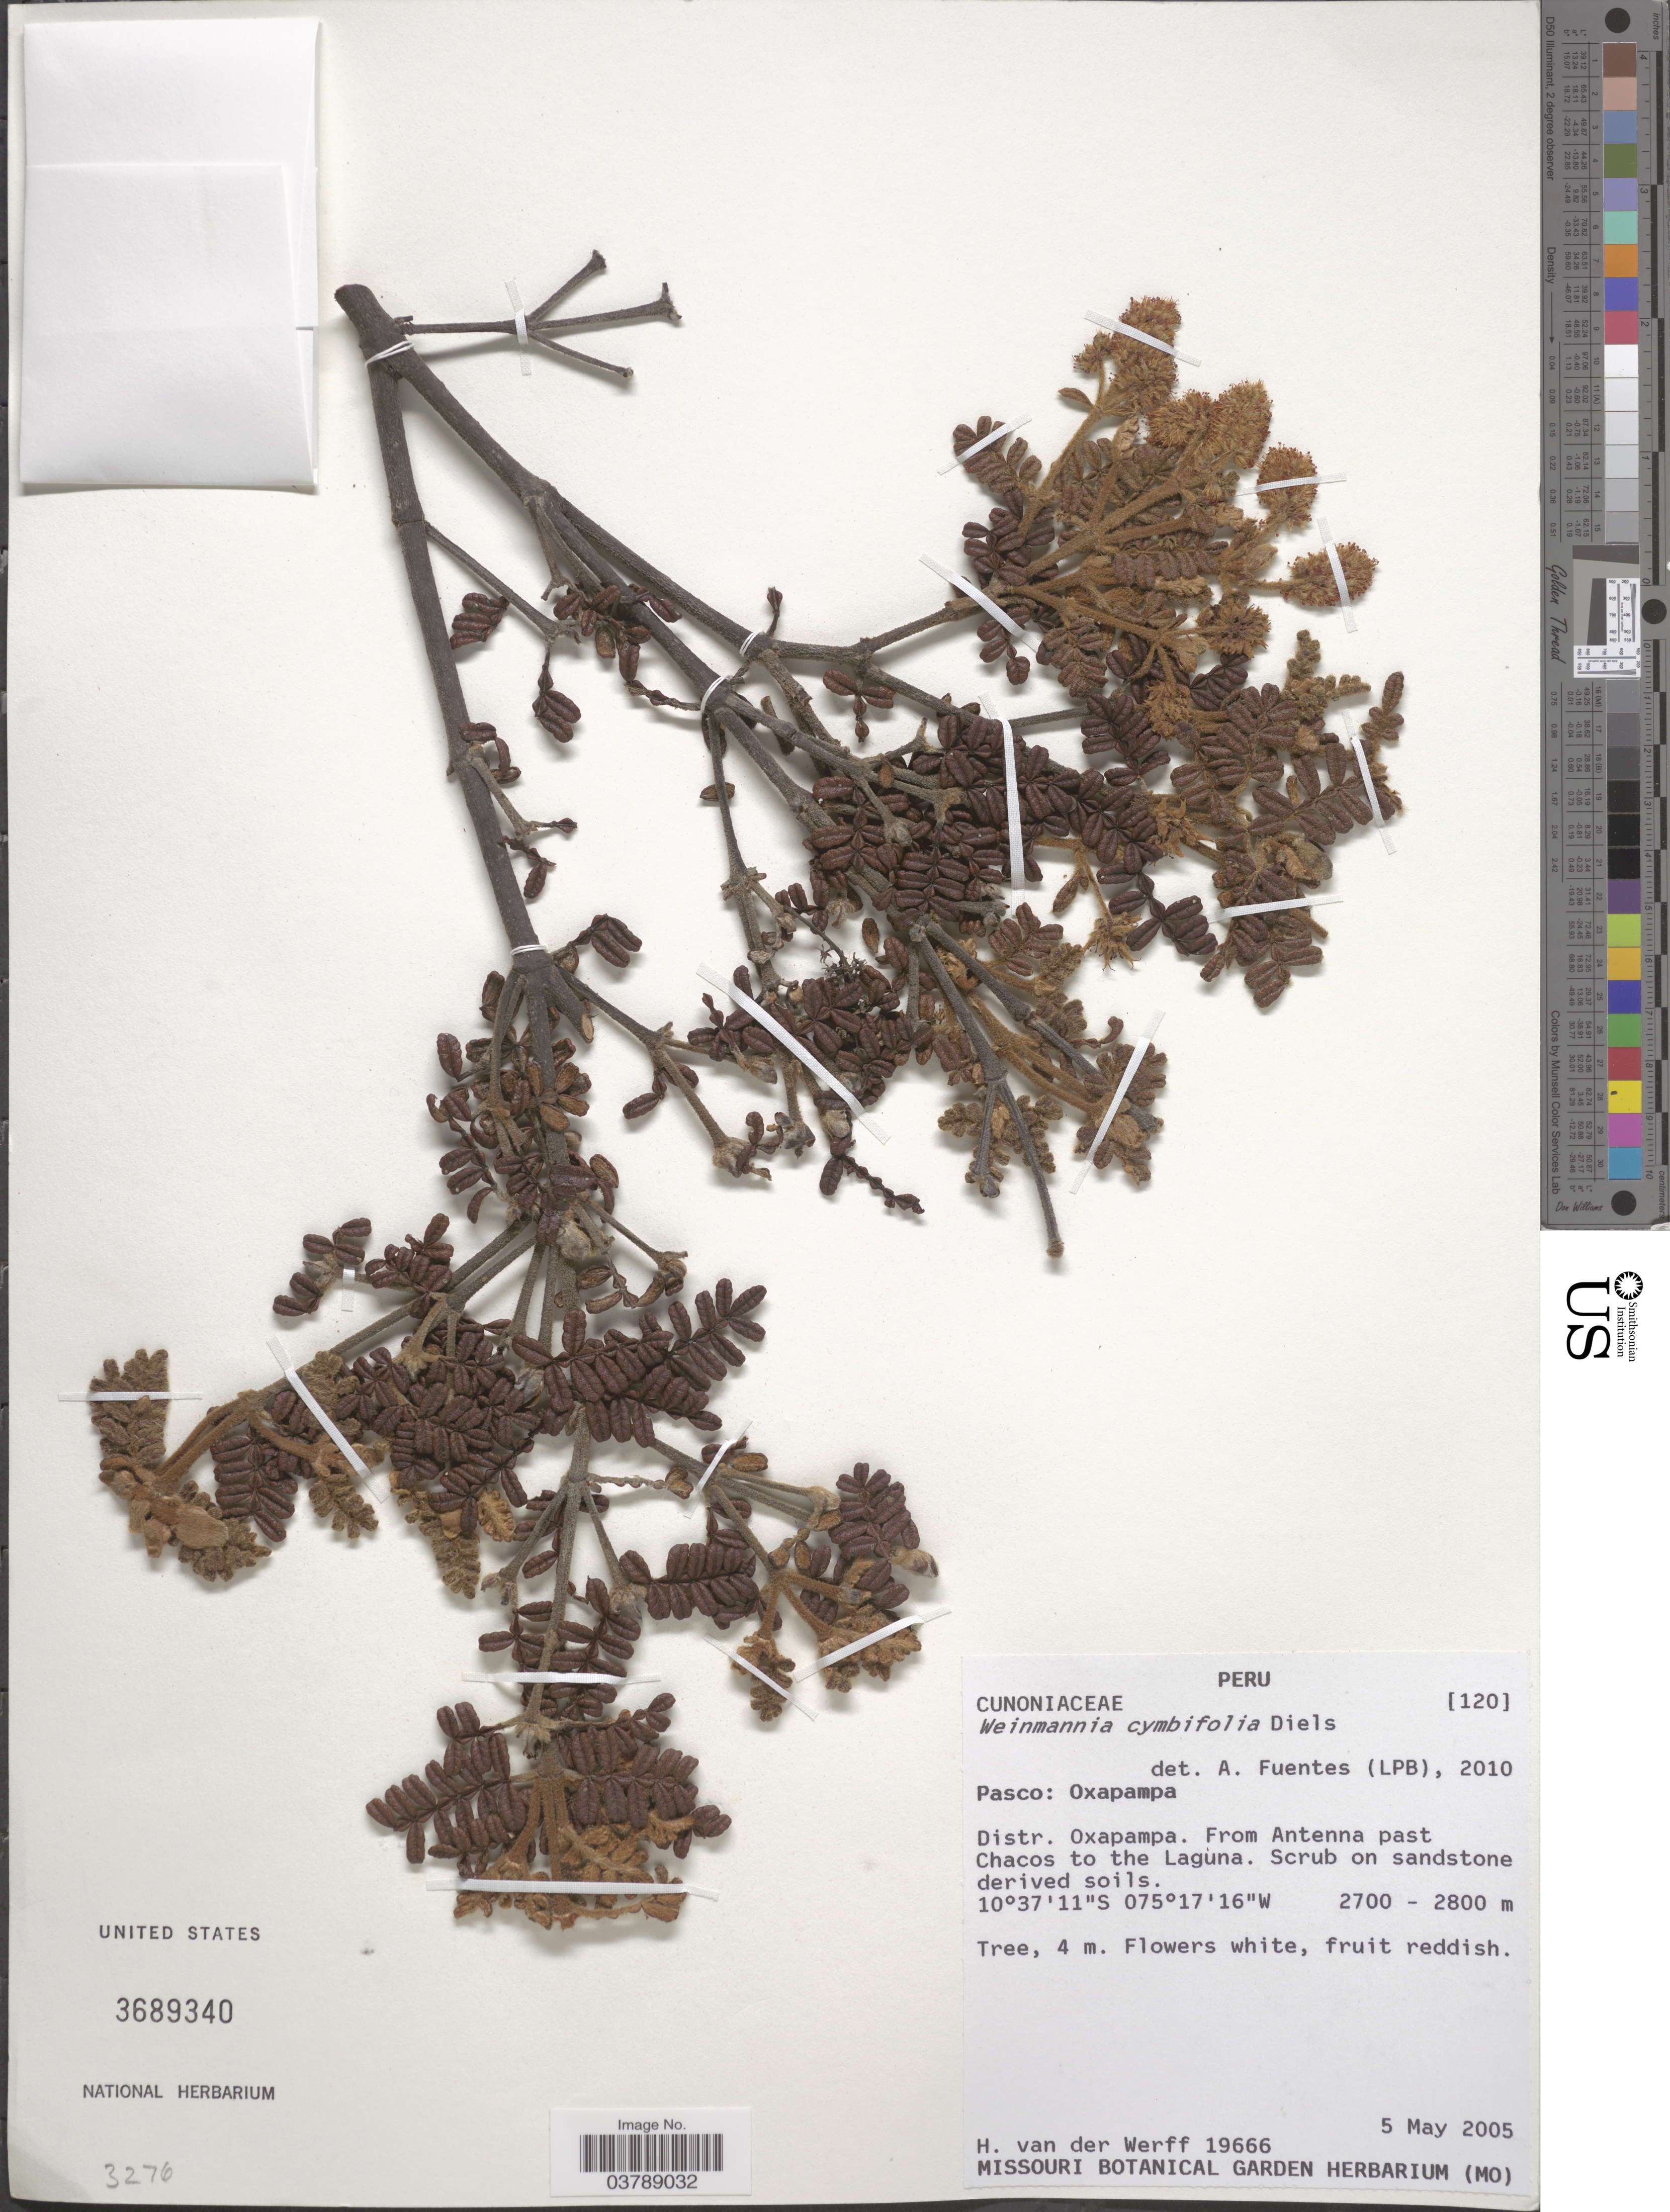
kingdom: Plantae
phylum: Tracheophyta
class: Magnoliopsida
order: Oxalidales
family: Cunoniaceae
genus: Weinmannia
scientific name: Weinmannia cymbifolia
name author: Diels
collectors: H. van der Werff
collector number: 19666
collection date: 2005-05-05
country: Peru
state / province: Pasco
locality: Oxapampa. Distr. Oxapampa. From Antenna past Chacos to the Laguna.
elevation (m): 2700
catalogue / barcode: US 3689340